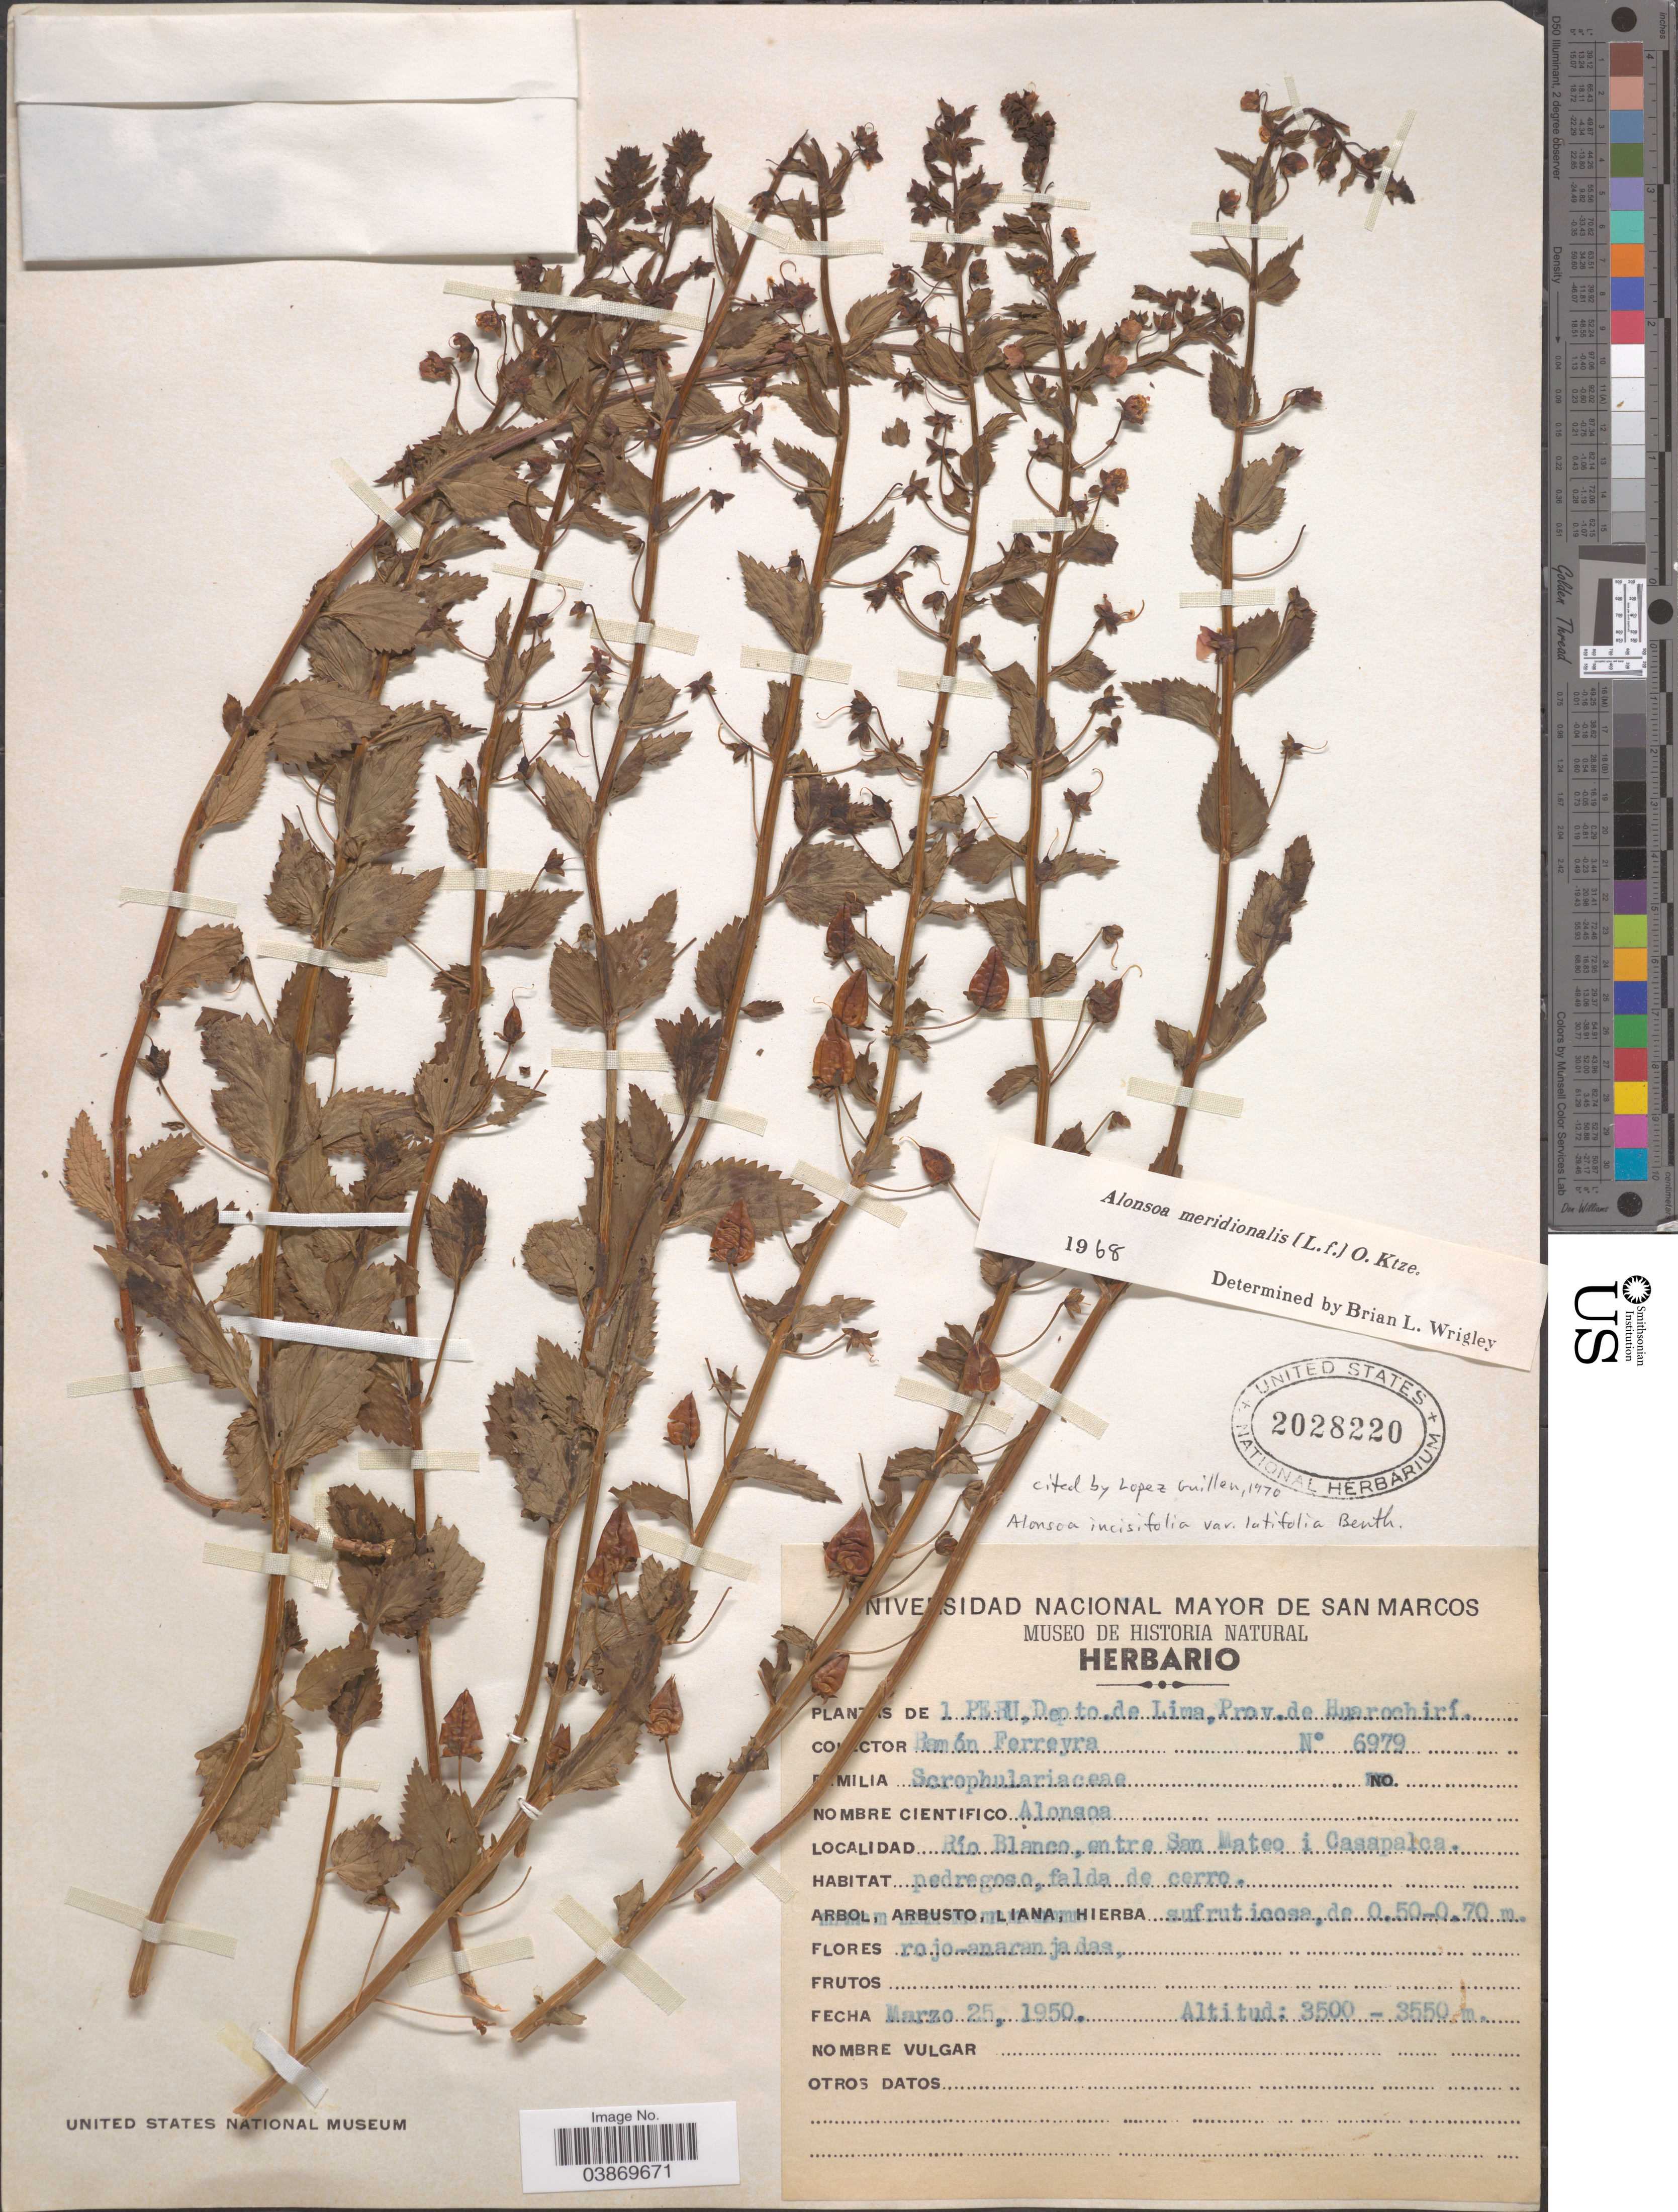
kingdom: Plantae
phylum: Tracheophyta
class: Magnoliopsida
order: Lamiales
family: Scrophulariaceae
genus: Alonsoa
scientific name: Alonsoa meridionalis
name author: (L. f.) Kuntze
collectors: R. A. Ferreyra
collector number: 6979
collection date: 1950-03-25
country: Peru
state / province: Lima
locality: Depto. de Lima, Prov. de Huarochirí. Río Blanco, entre San Mateo i Casapalca.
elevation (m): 3500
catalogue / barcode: US 2028220